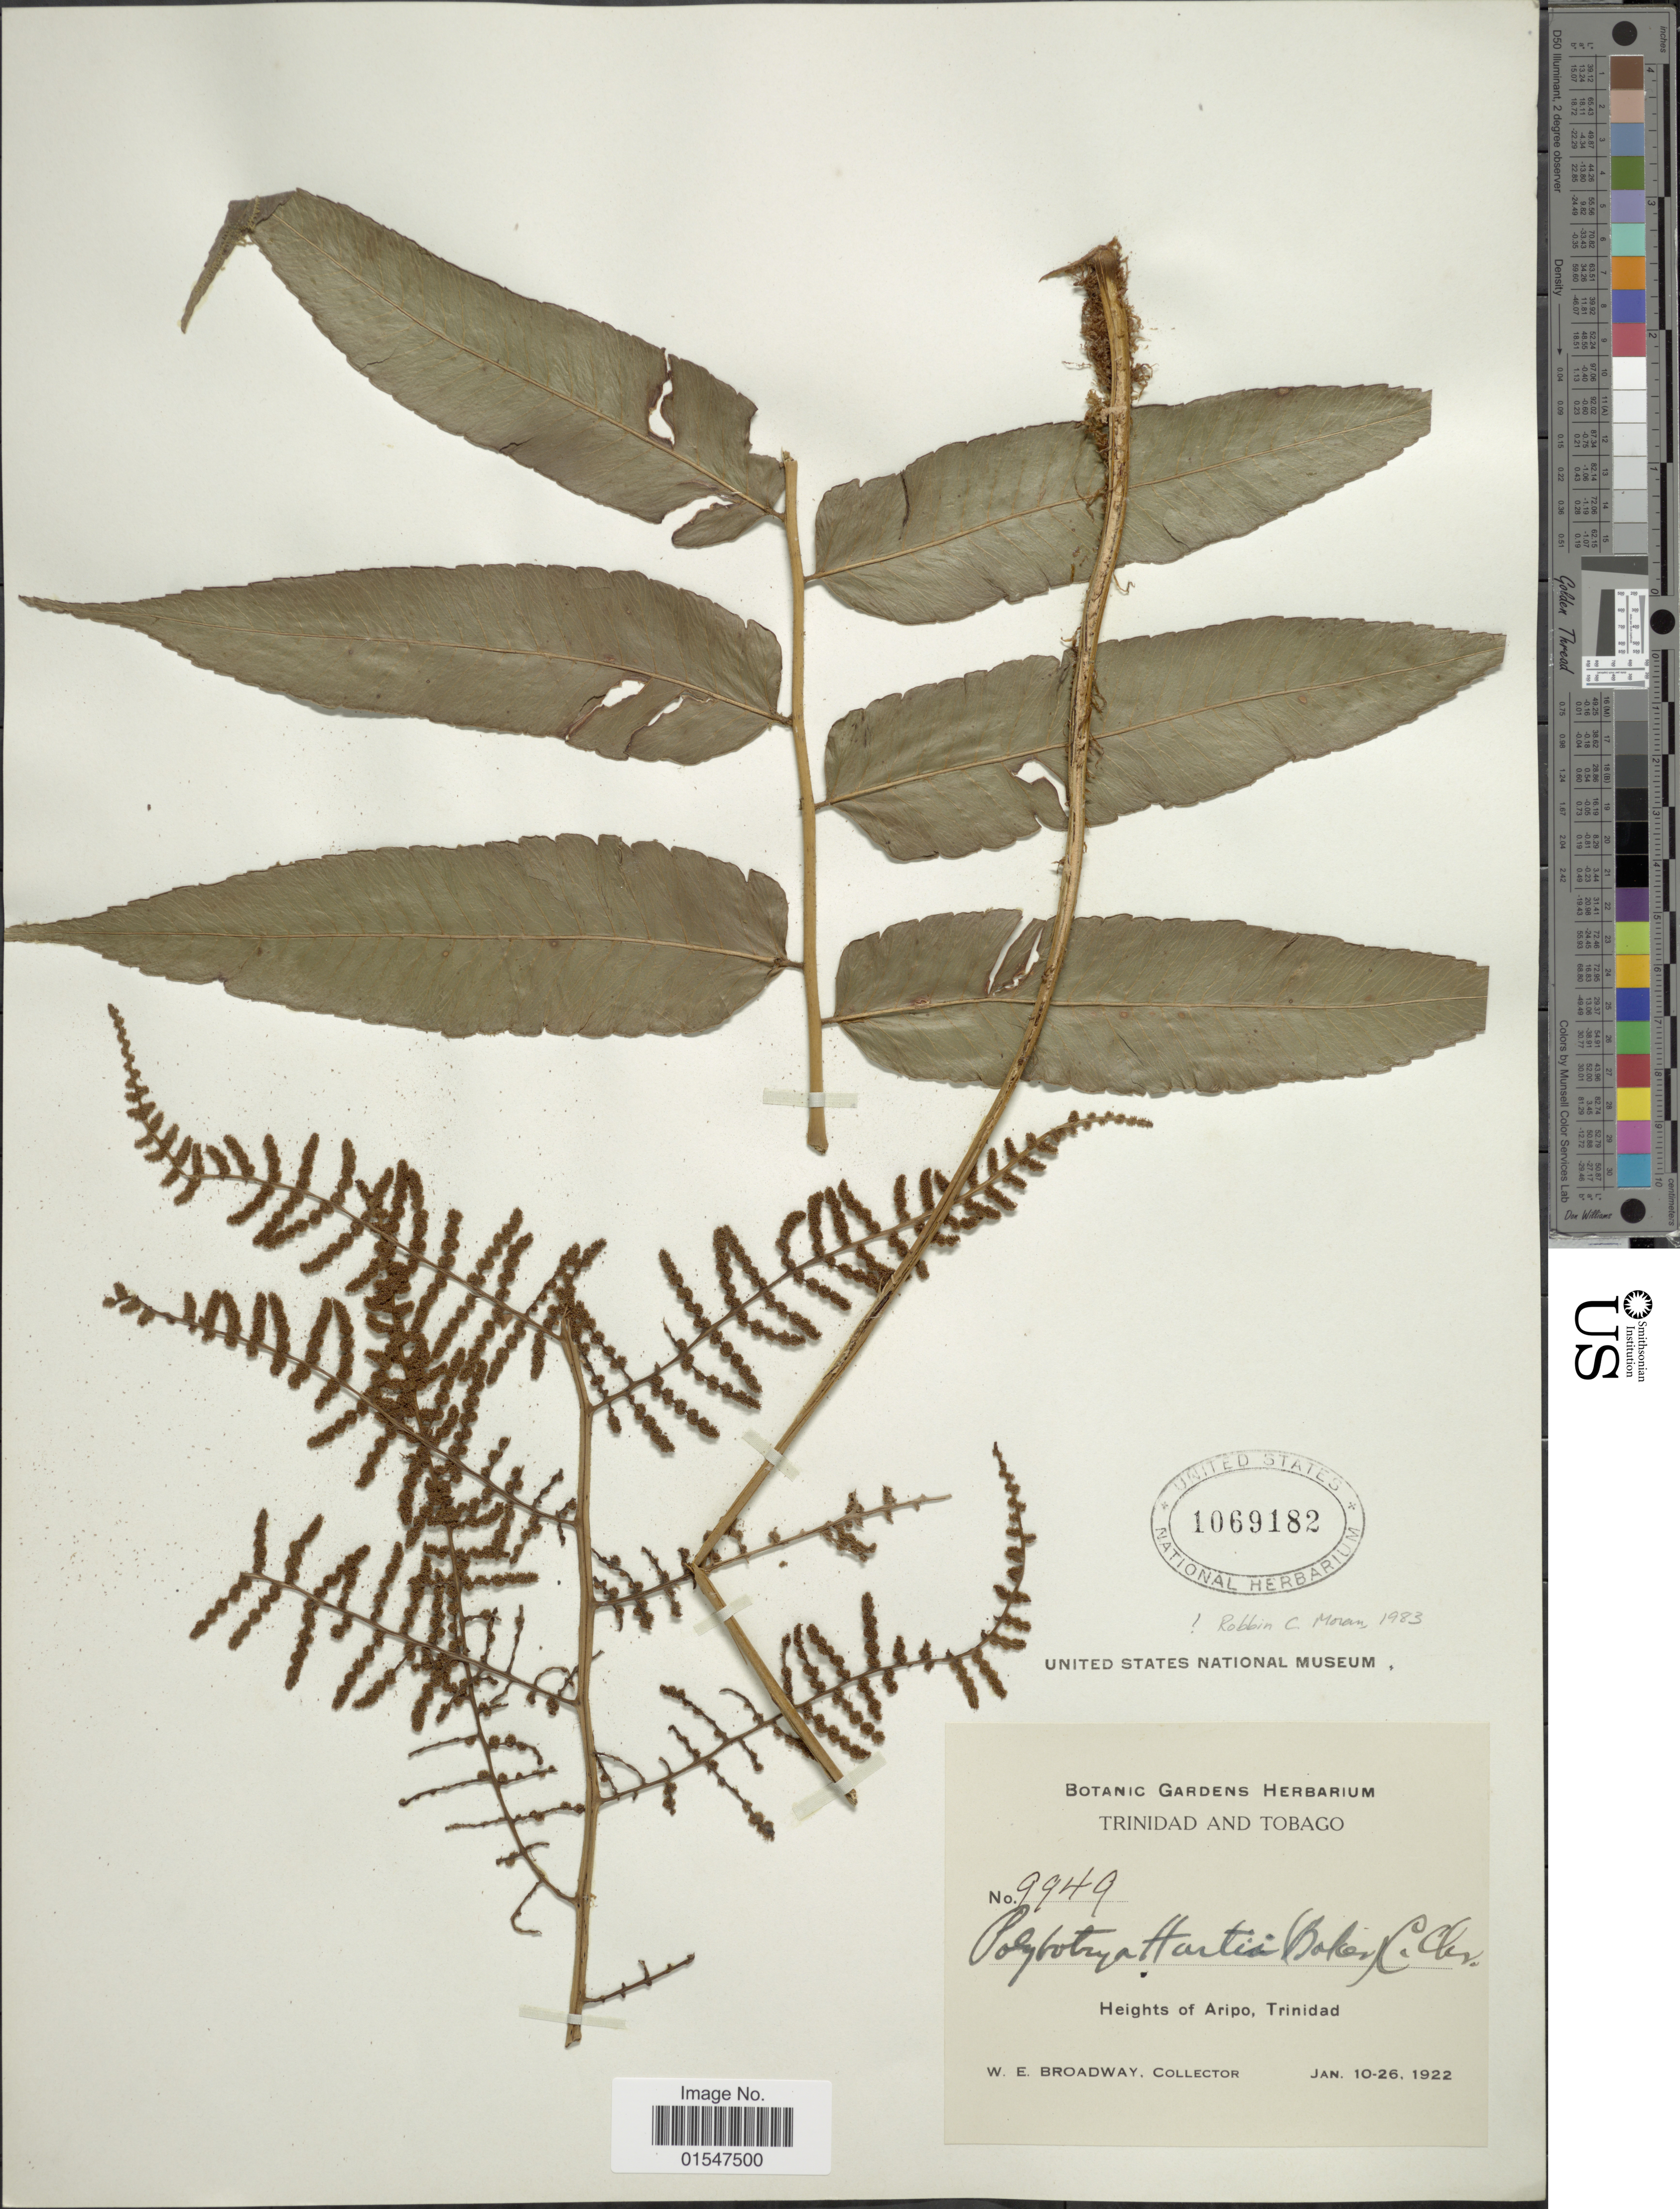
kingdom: Plantae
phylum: Tracheophyta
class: Polypodiopsida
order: Polypodiales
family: Dryopteridaceae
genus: Polybotrya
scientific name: Polybotrya serratifolia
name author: (Fée) Klotzsch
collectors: W. E. Broadway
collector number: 9949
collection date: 1922-01-10/1922-01-26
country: Trinidad and Tobago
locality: Heights of Aripo, Trinidad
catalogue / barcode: US 1069182